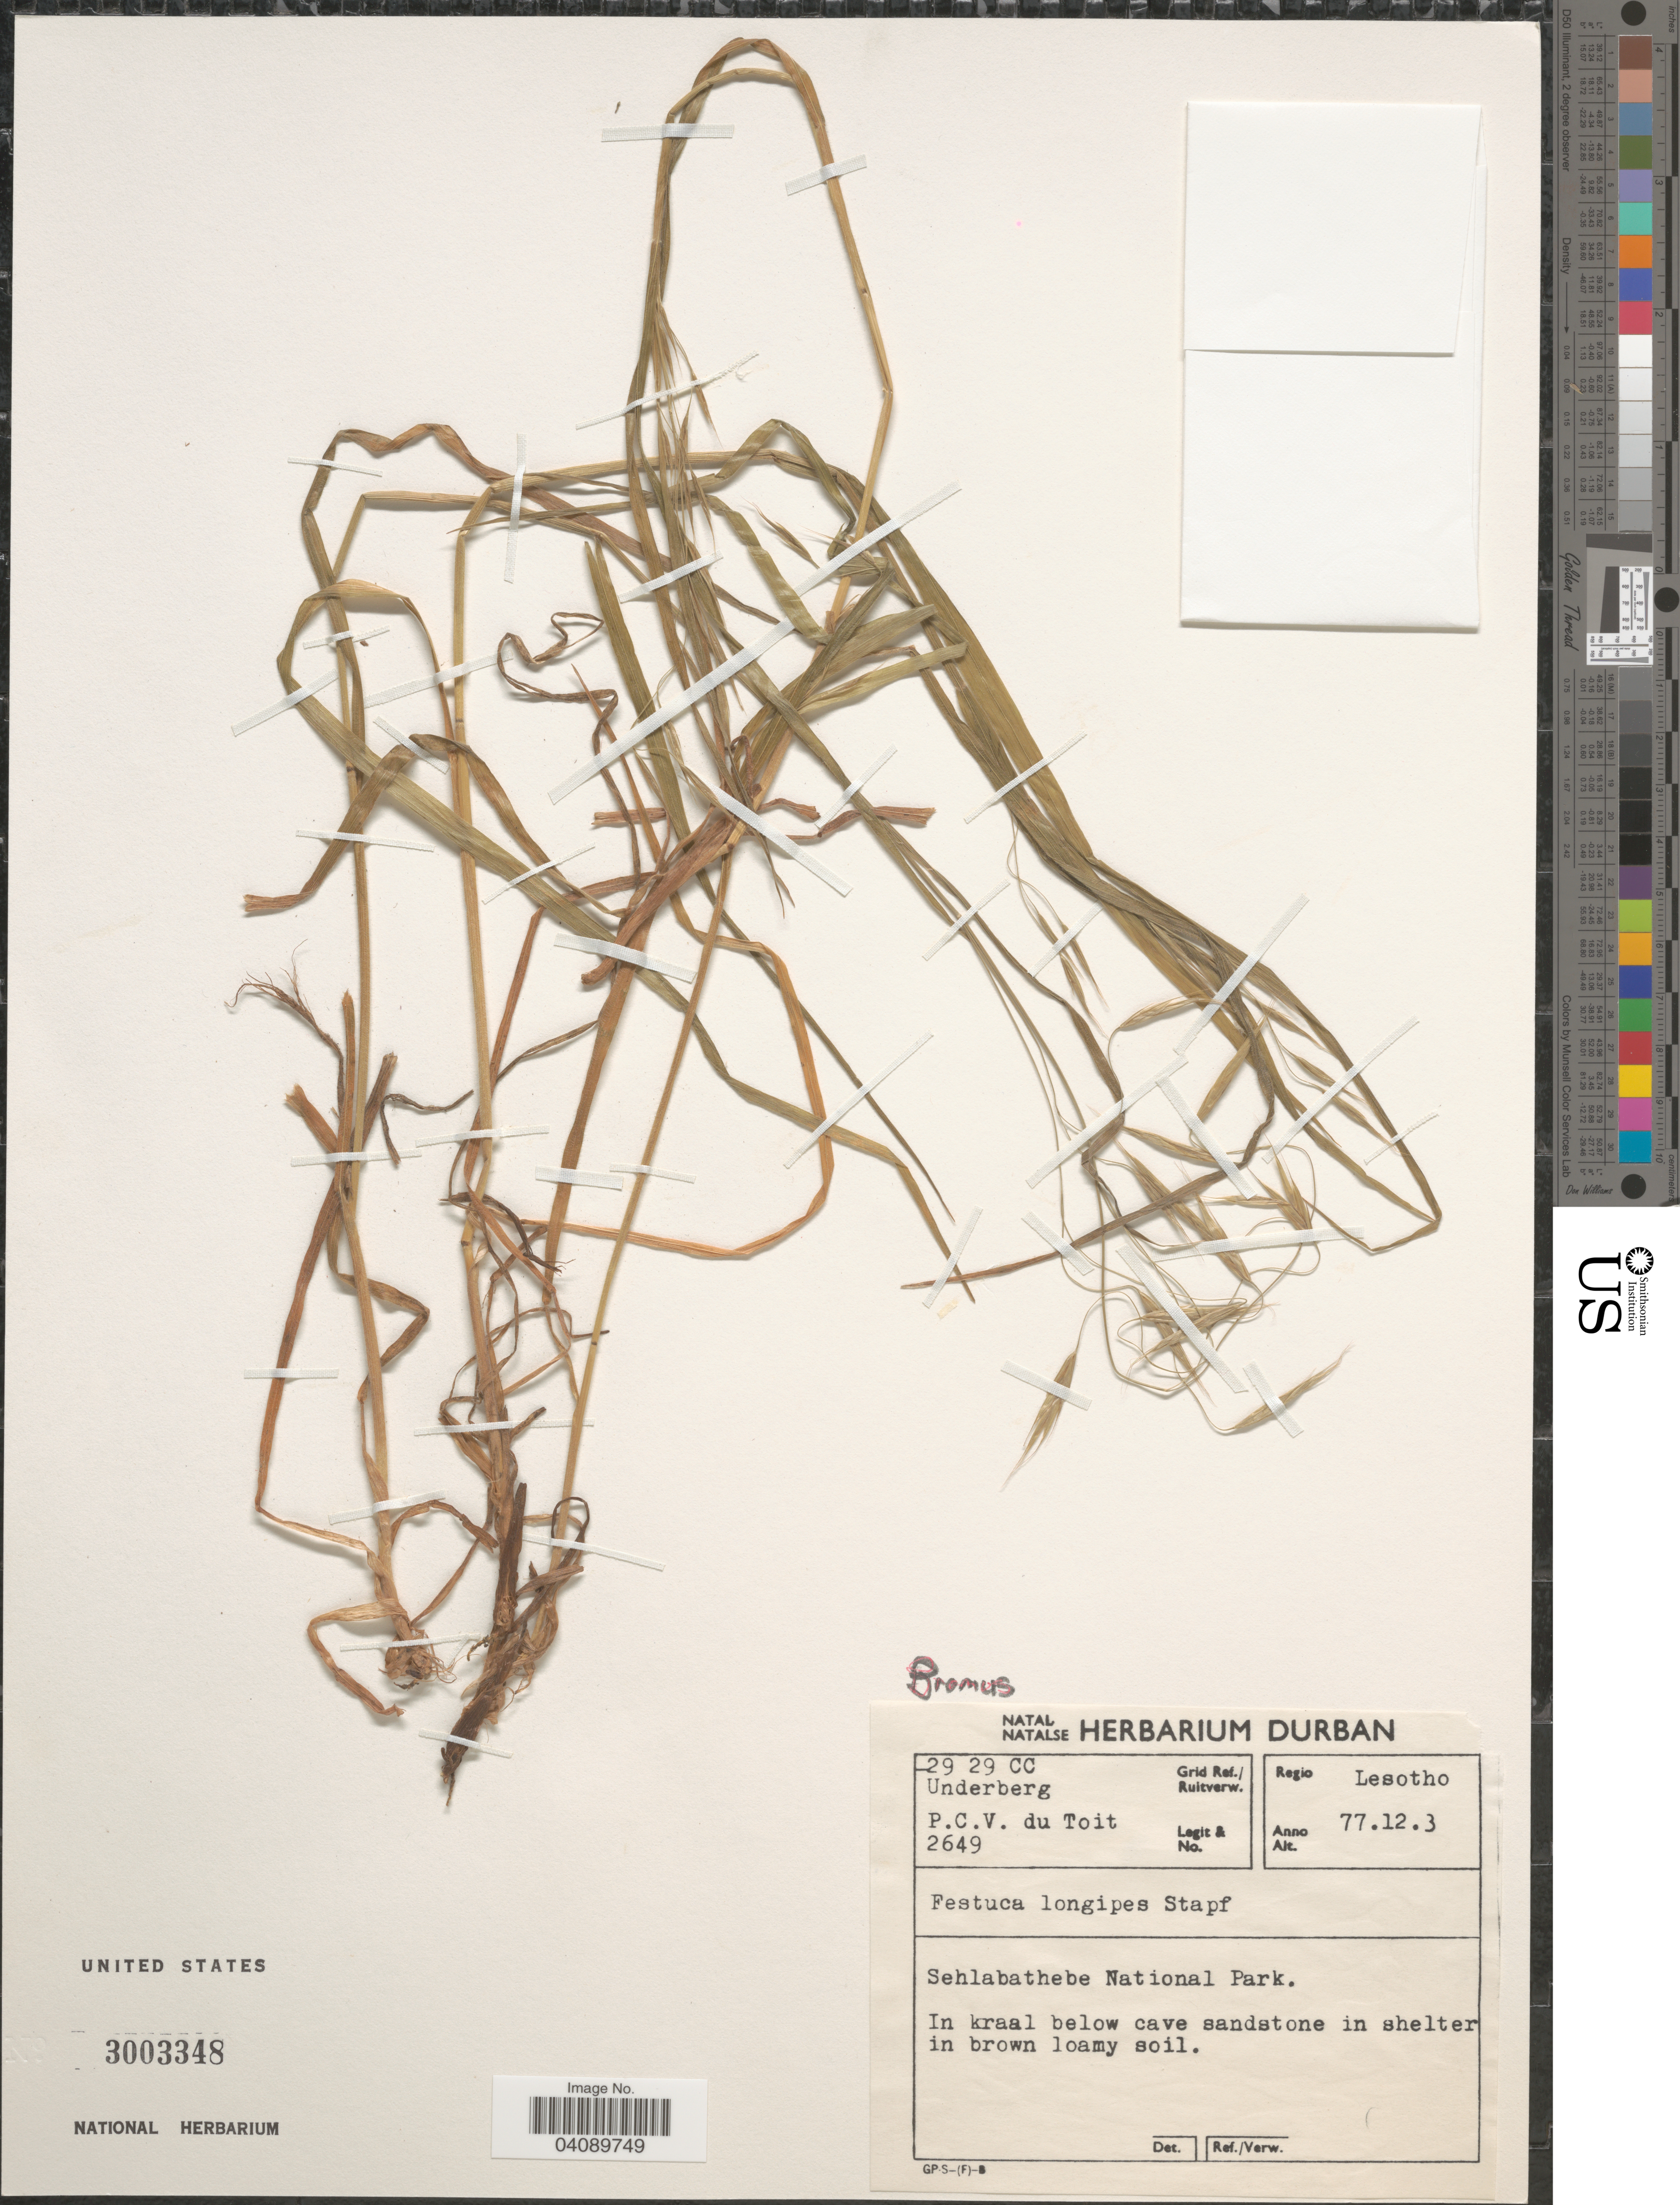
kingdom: Plantae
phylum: Tracheophyta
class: Liliopsida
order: Poales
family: Poaceae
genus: Bromus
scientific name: Bromus sp.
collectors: P. Du Toit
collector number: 2649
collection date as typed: Transcribed d/m/y: 3/12/77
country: Lesotho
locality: Grid Ref./ Ruitverw. 29 29 CC Underberg. Regio Lesotho. Sehlabathebe National Park.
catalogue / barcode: US 3003348